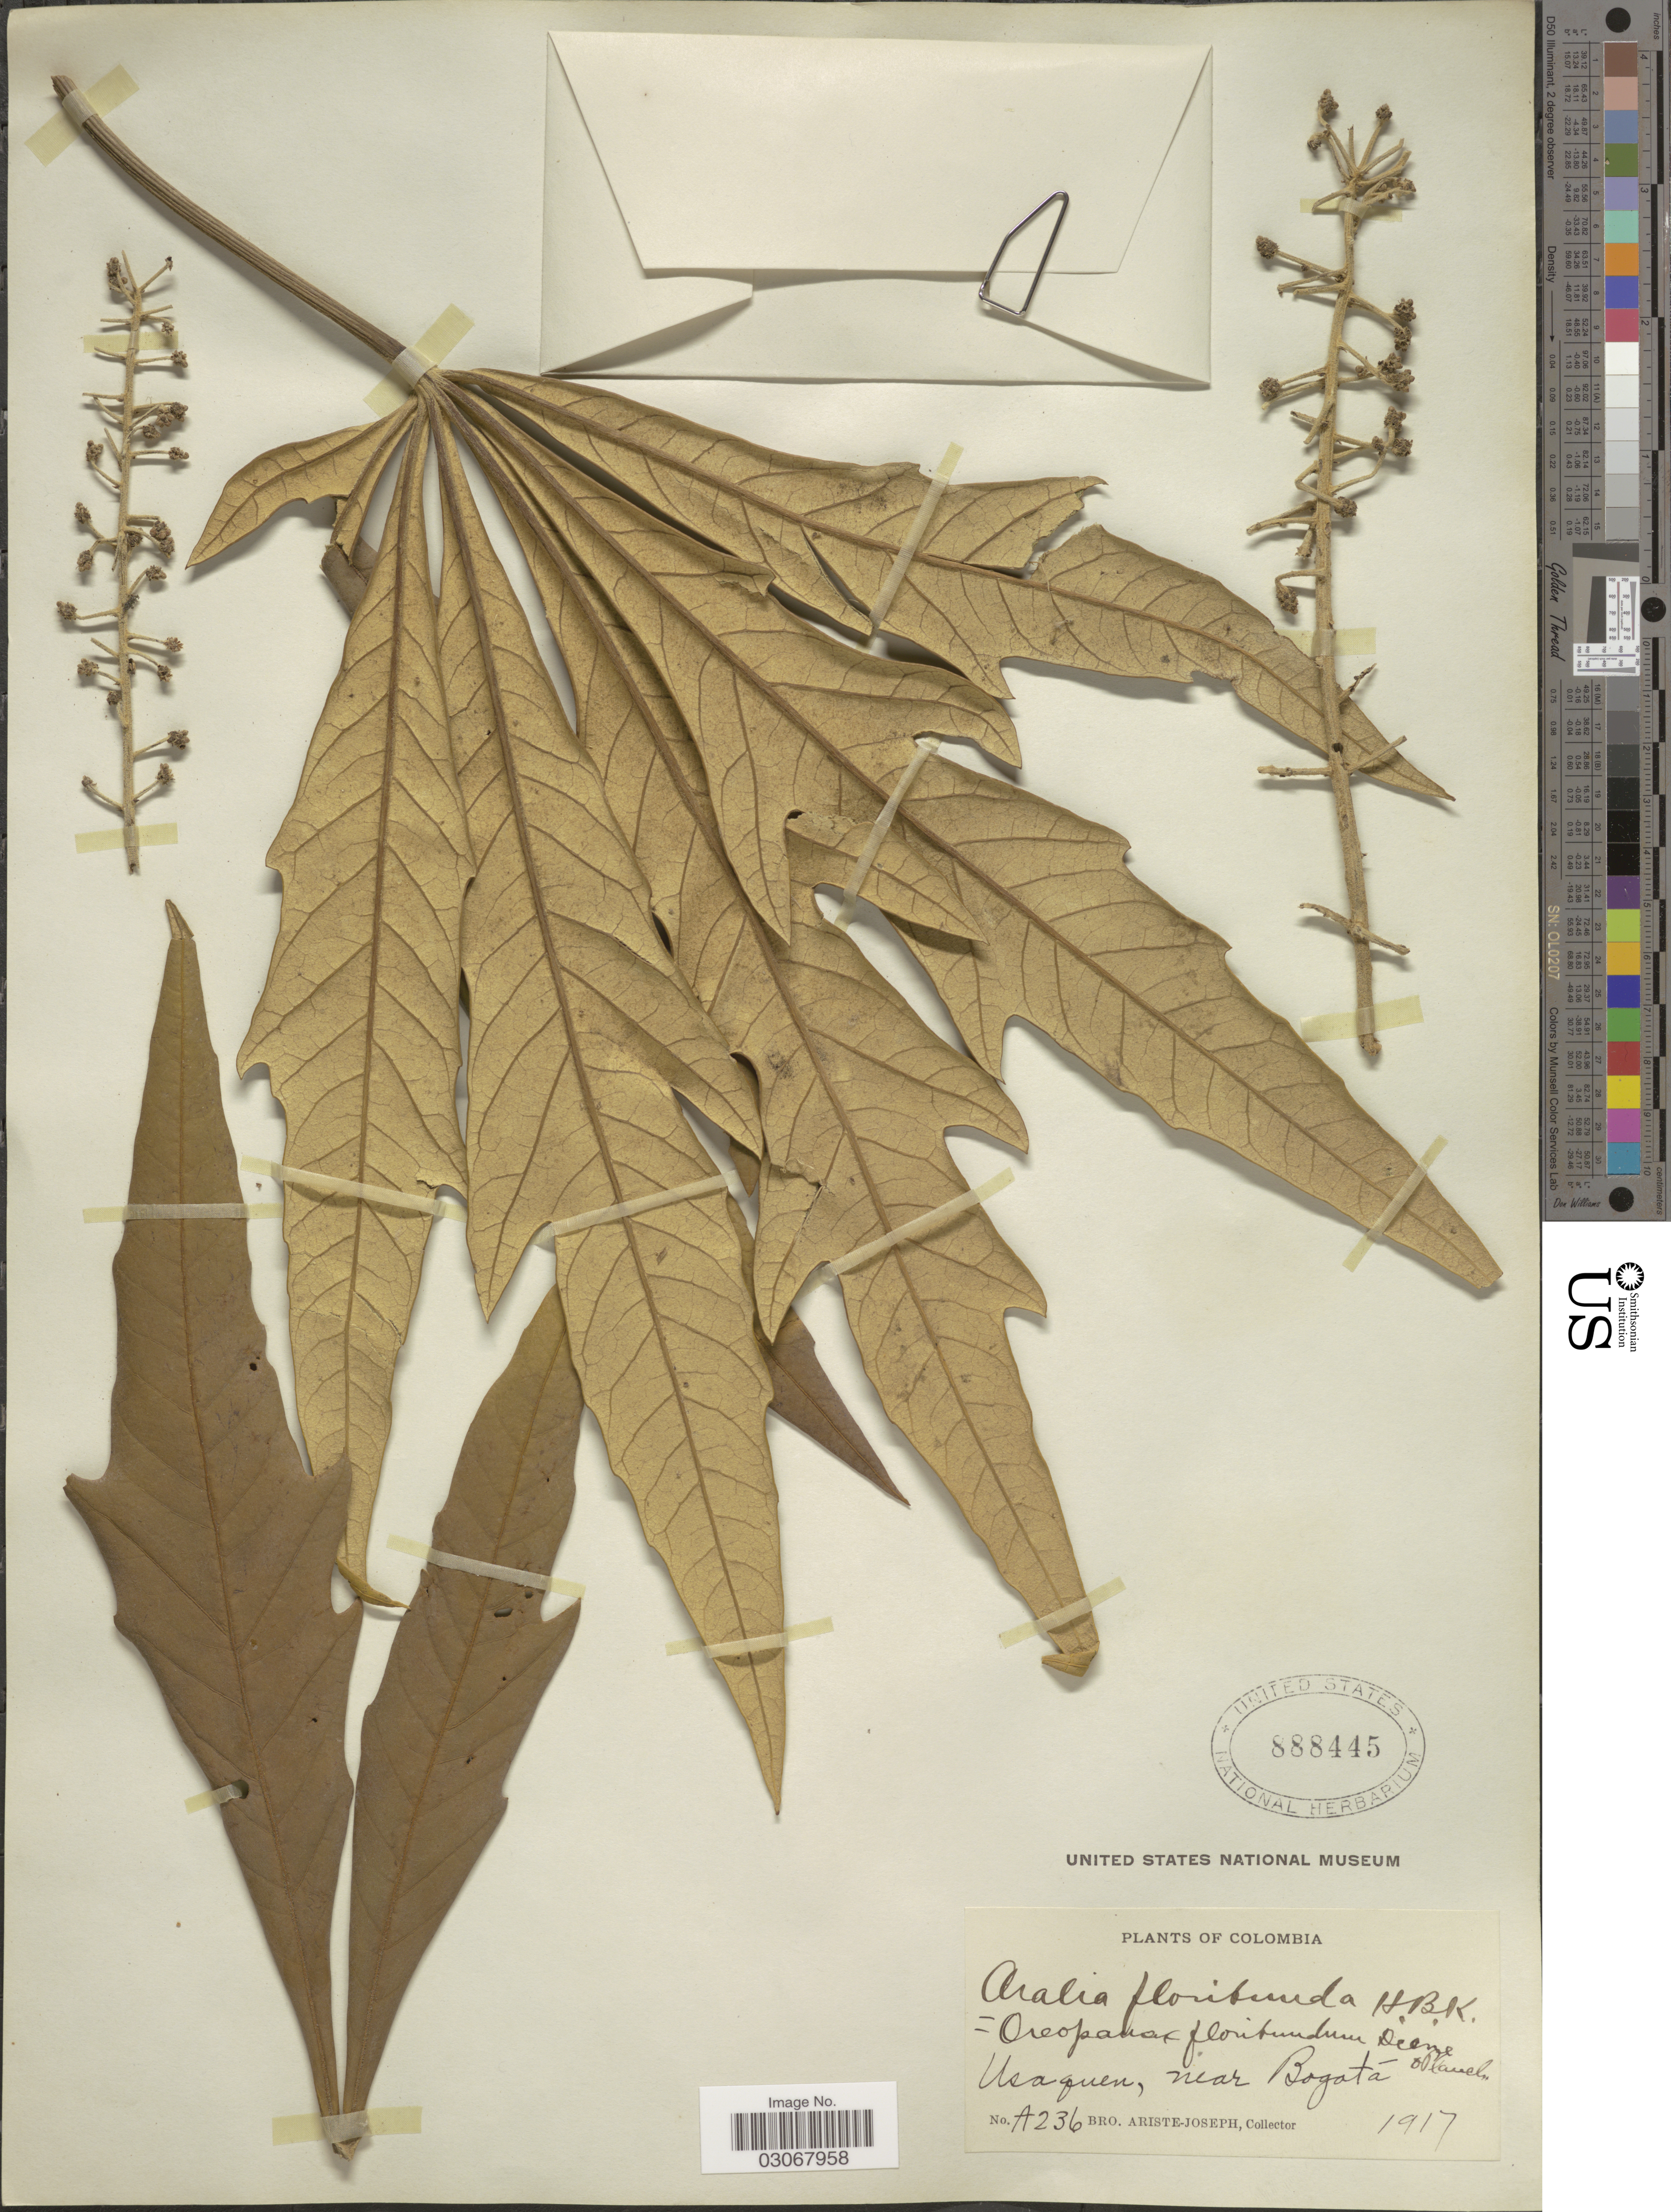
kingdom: Plantae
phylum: Tracheophyta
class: Magnoliopsida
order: Apiales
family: Araliaceae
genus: Oreopanax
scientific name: Oreopanax floribundus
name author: (Kunth) Decne. & Planch.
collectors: Bro. Ariste-Joseph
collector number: A236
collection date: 1917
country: Colombia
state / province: Bogota D.C.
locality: Usaquen, near Bogotá.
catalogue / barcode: US 888445